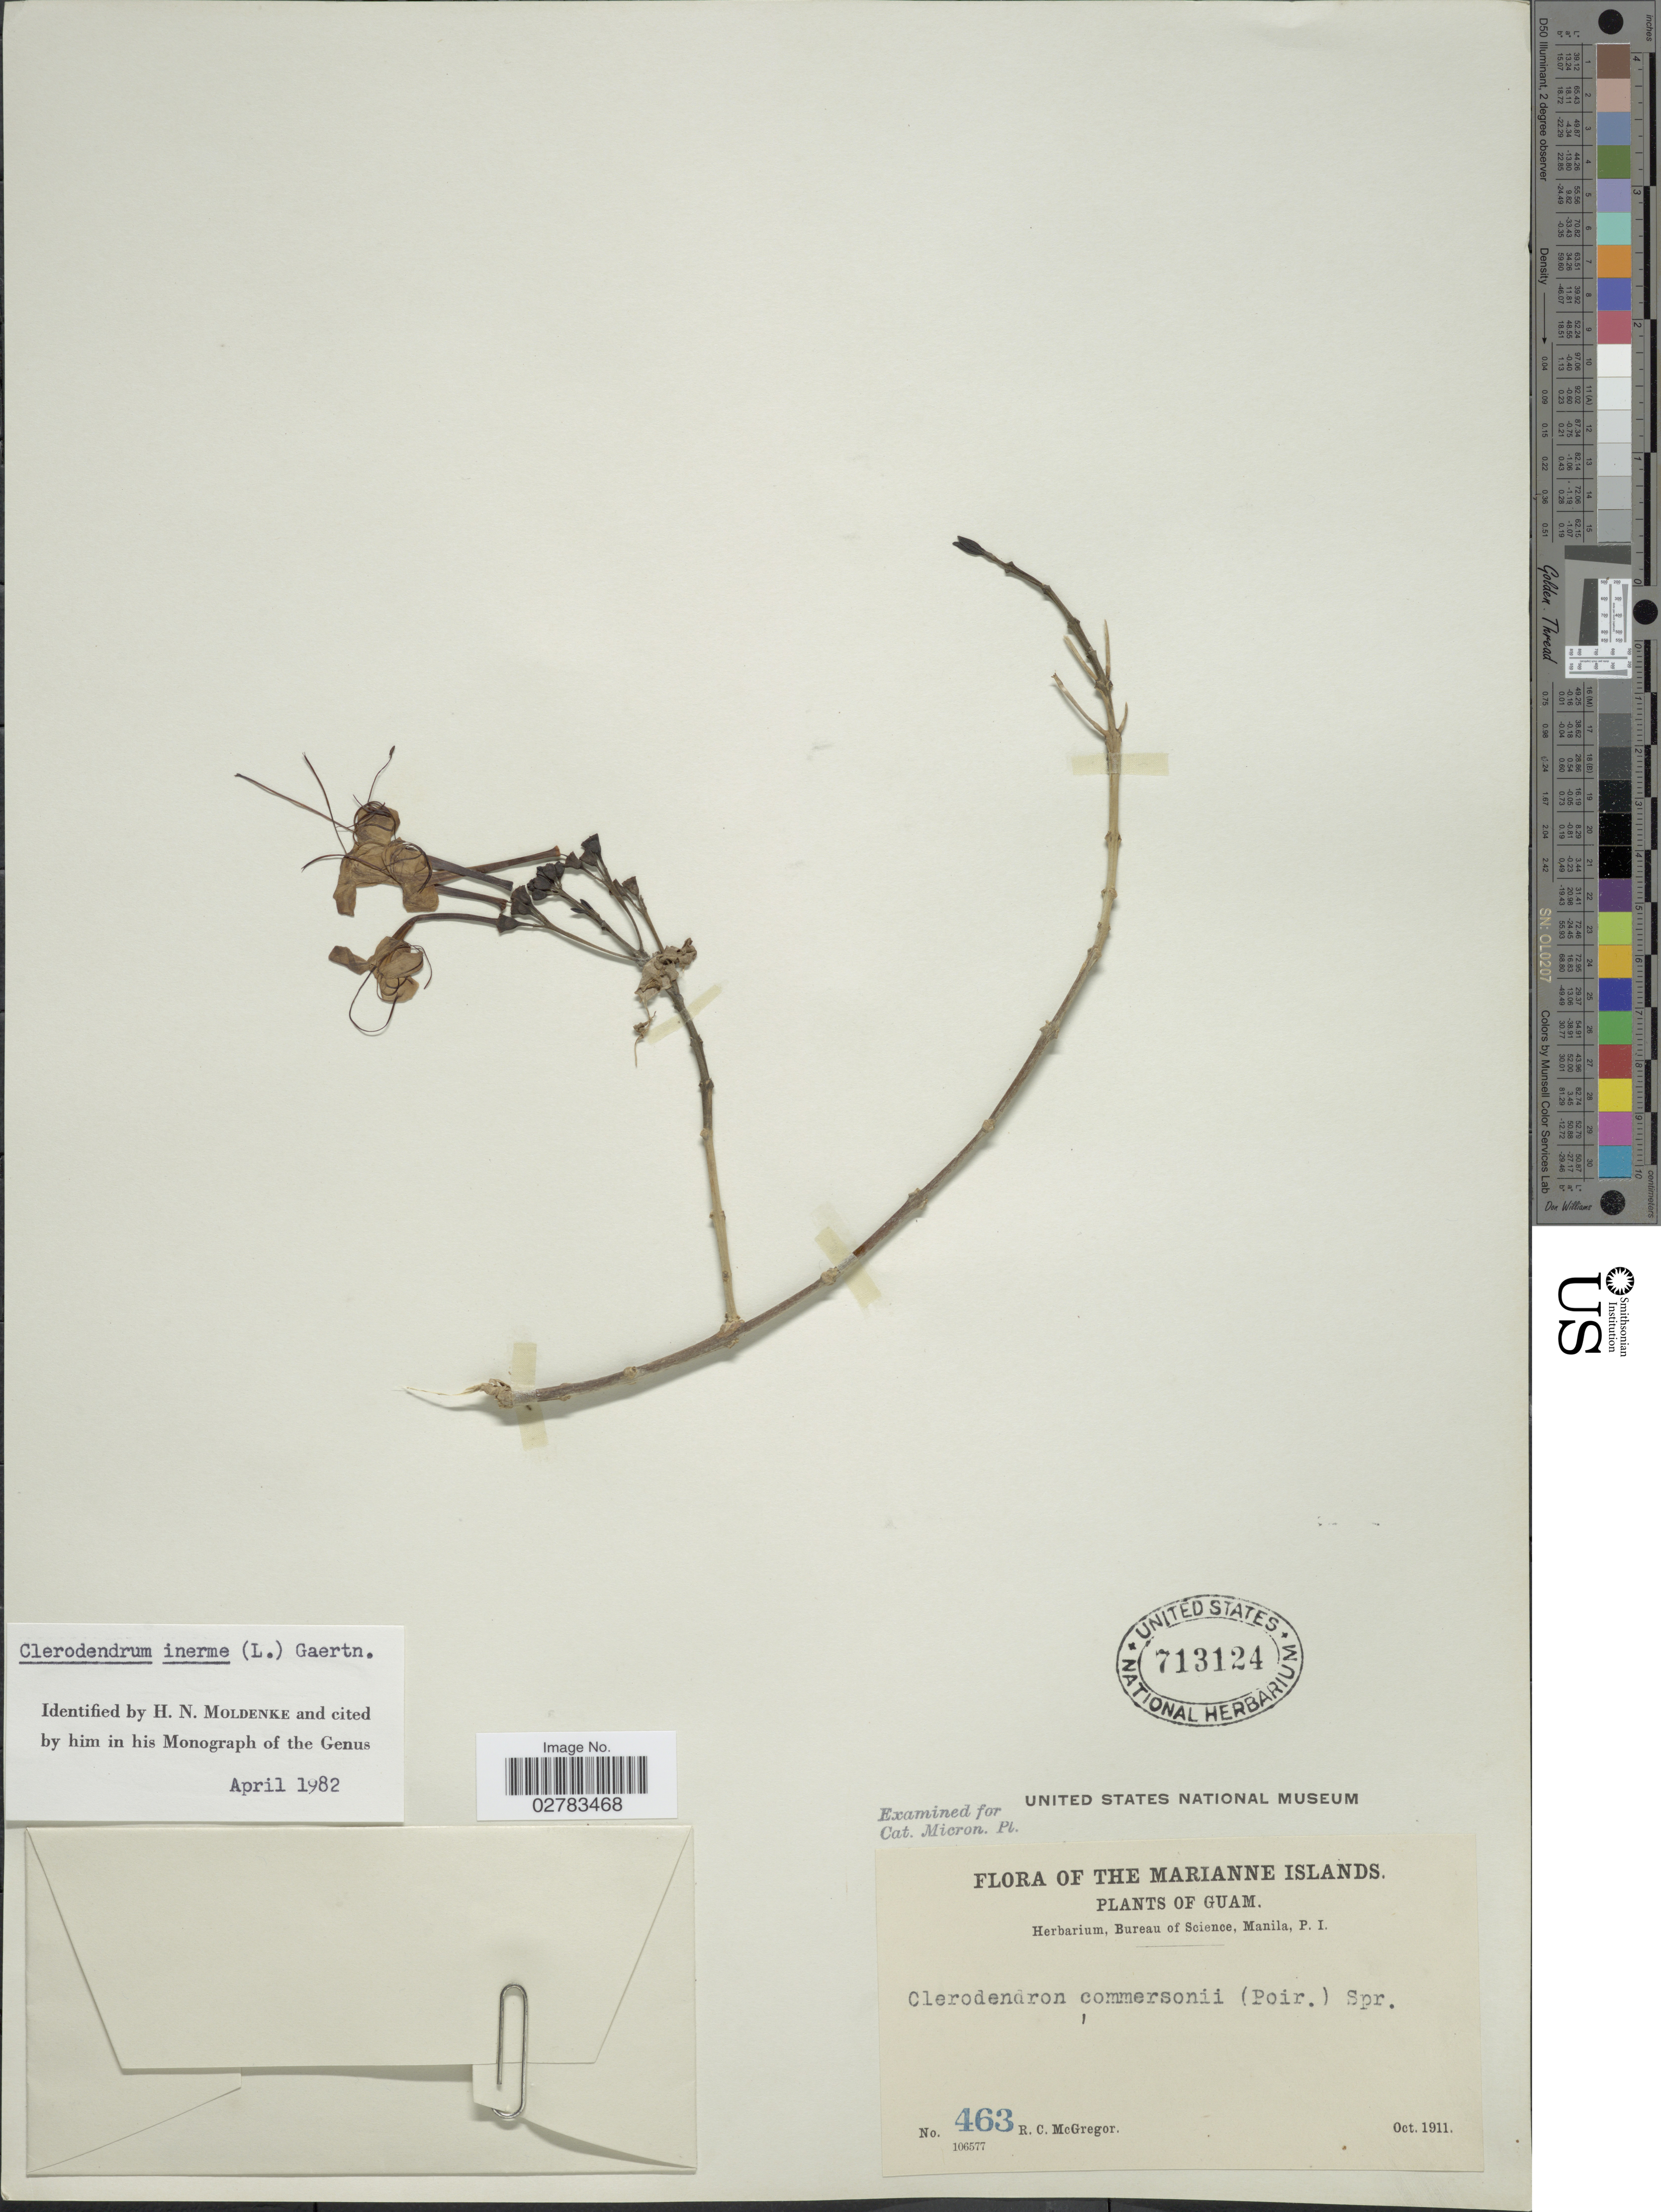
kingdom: Plantae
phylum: Tracheophyta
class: Magnoliopsida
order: Lamiales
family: Lamiaceae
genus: Clerodendrum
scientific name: Clerodendrum inerme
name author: (L.) Gaertn.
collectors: R. C. McGregor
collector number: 463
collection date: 1911-10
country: Guam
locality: The Marianne Islands, Guam.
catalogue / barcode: US 713124